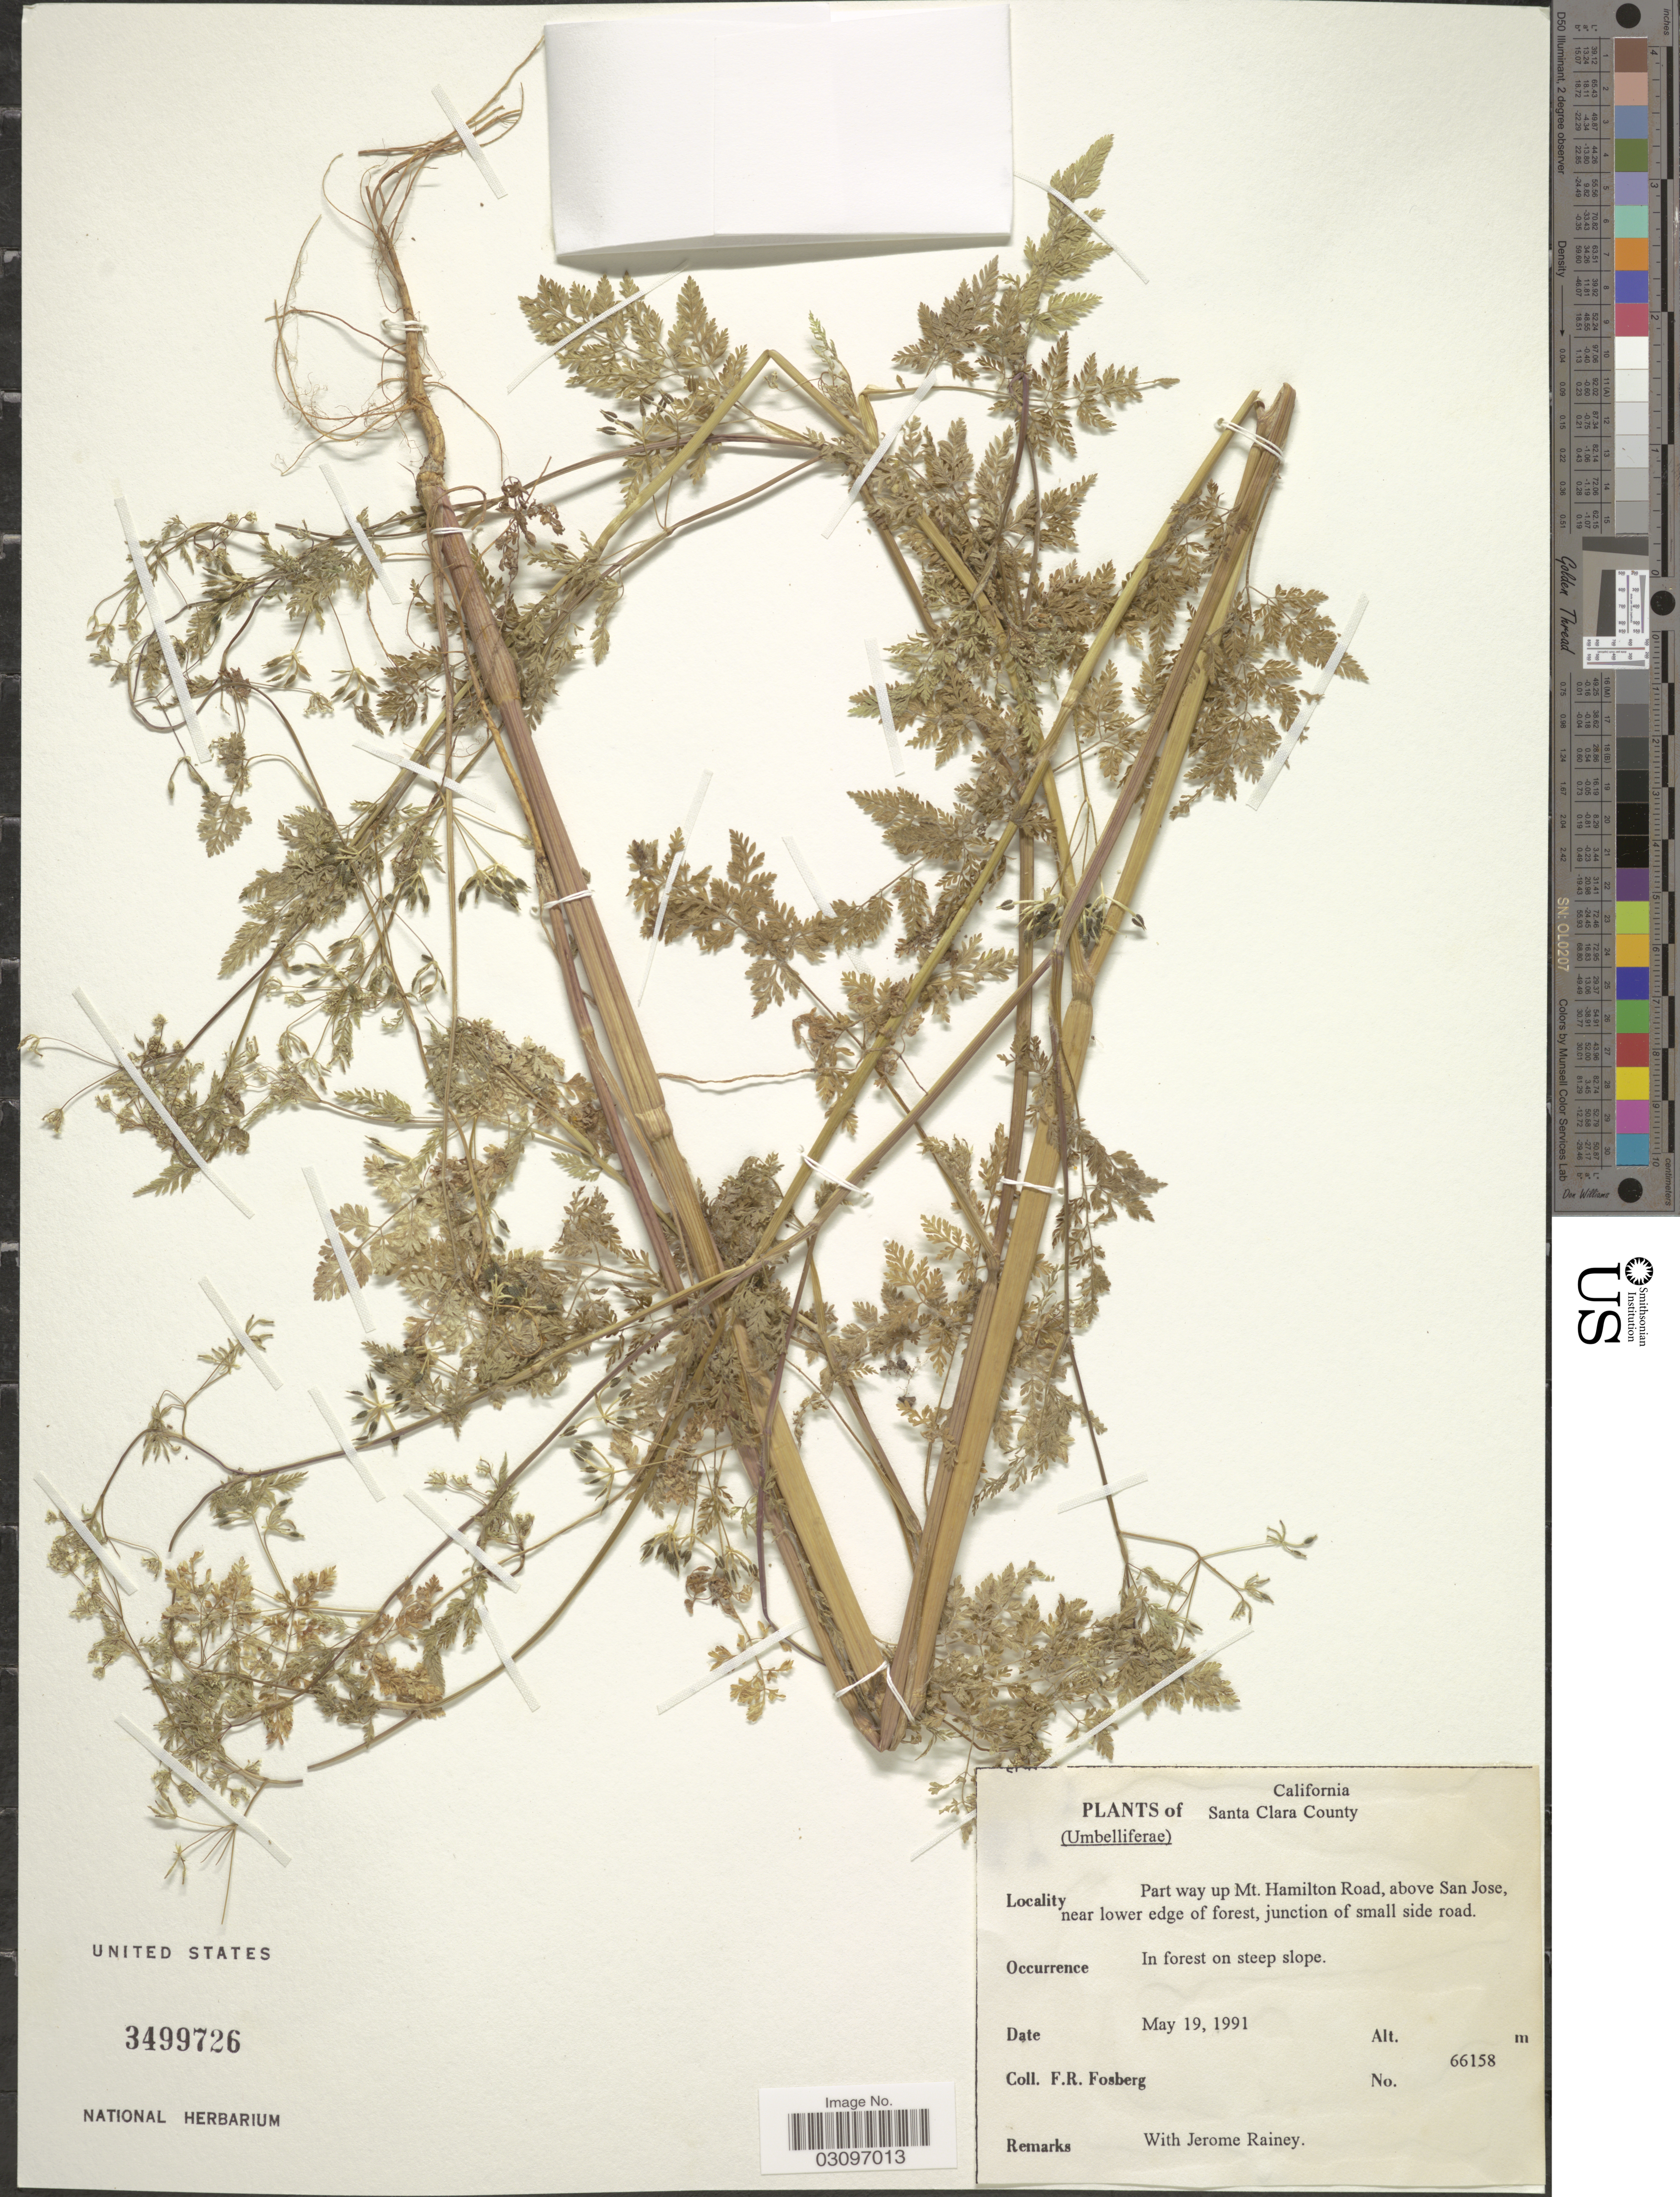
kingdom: Plantae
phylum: Tracheophyta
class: Magnoliopsida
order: Apiales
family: Apiaceae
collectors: F. R. Fosberg & J. Rainey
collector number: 66158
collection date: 1991-05-19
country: United States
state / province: California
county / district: Santa Clara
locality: Santa Clara County. Part way up Mt. Hamilton Road, above San Jose, near lower edge of forest, junction of small side road.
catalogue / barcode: US 3499726